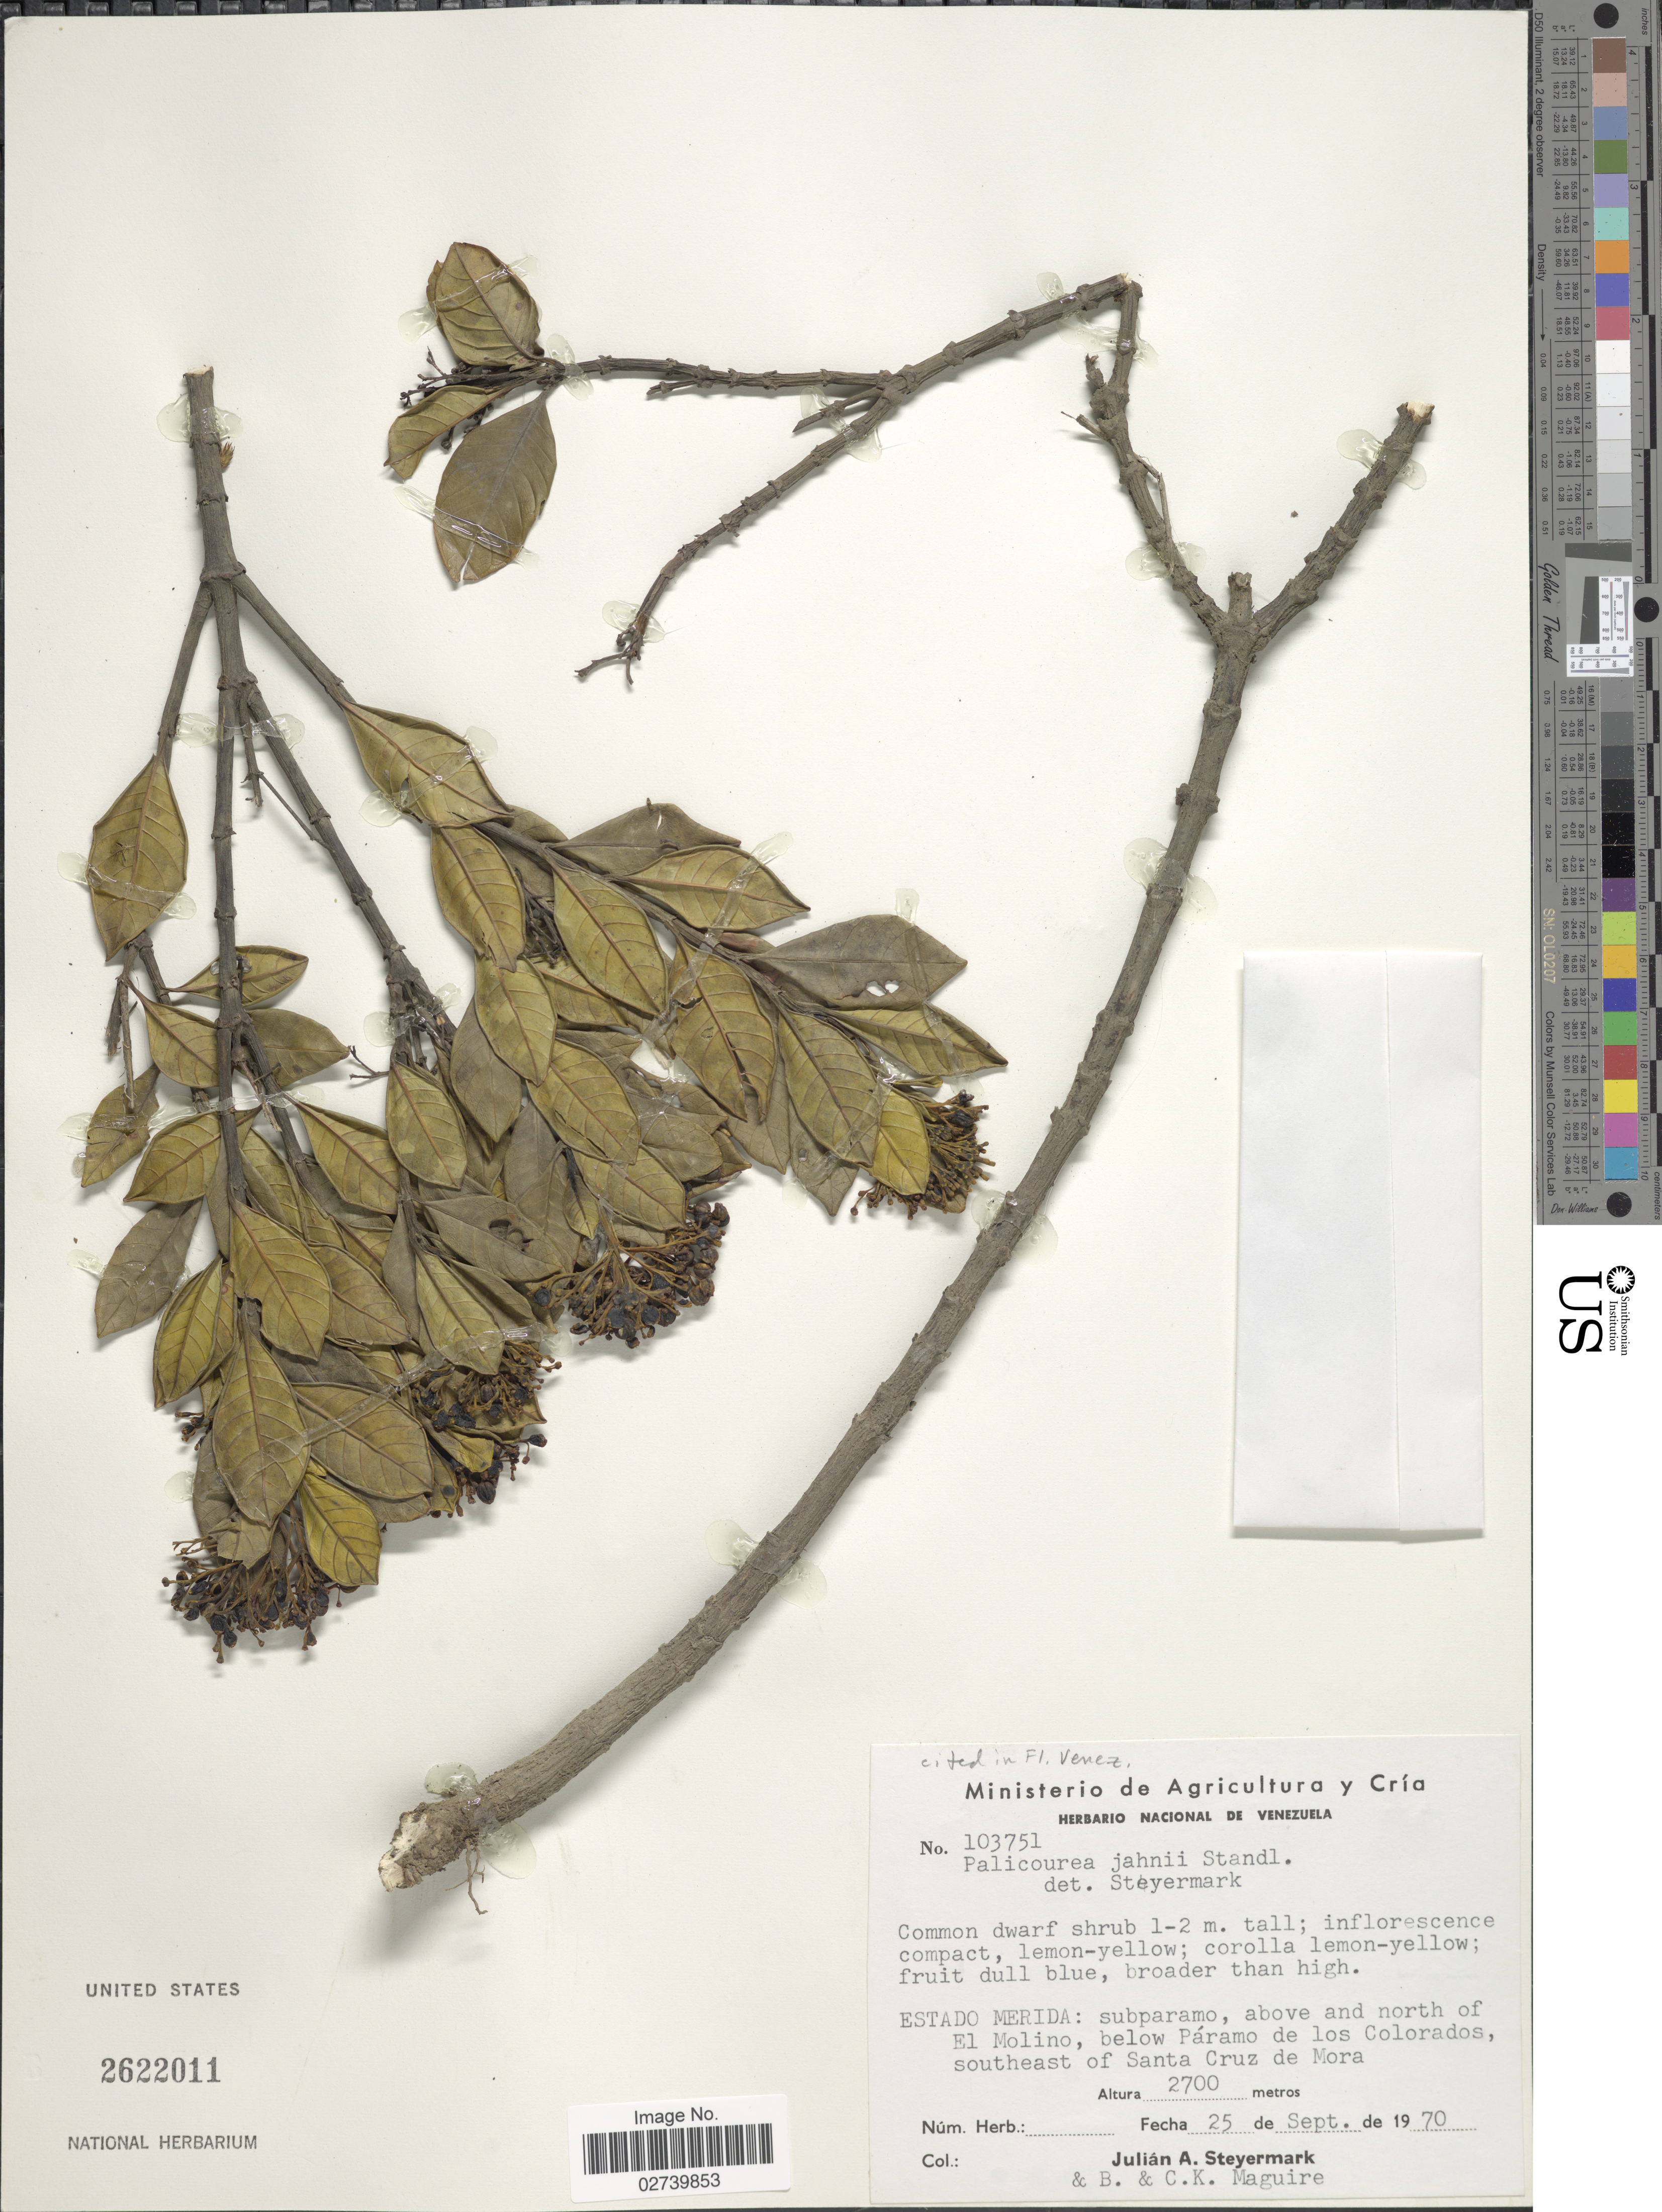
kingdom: Plantae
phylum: Tracheophyta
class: Magnoliopsida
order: Gentianales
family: Rubiaceae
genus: Palicourea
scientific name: Palicourea jahnii Standl.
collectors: J. Steyermark, B. Maguire & C. K. Maguire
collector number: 103751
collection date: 1970-09-25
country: Venezuela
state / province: Mérida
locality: Above and north of El Molino, below Páramo de los Colorados, southeast of Santa Cruz de Mora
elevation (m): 2700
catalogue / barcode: US 2622011